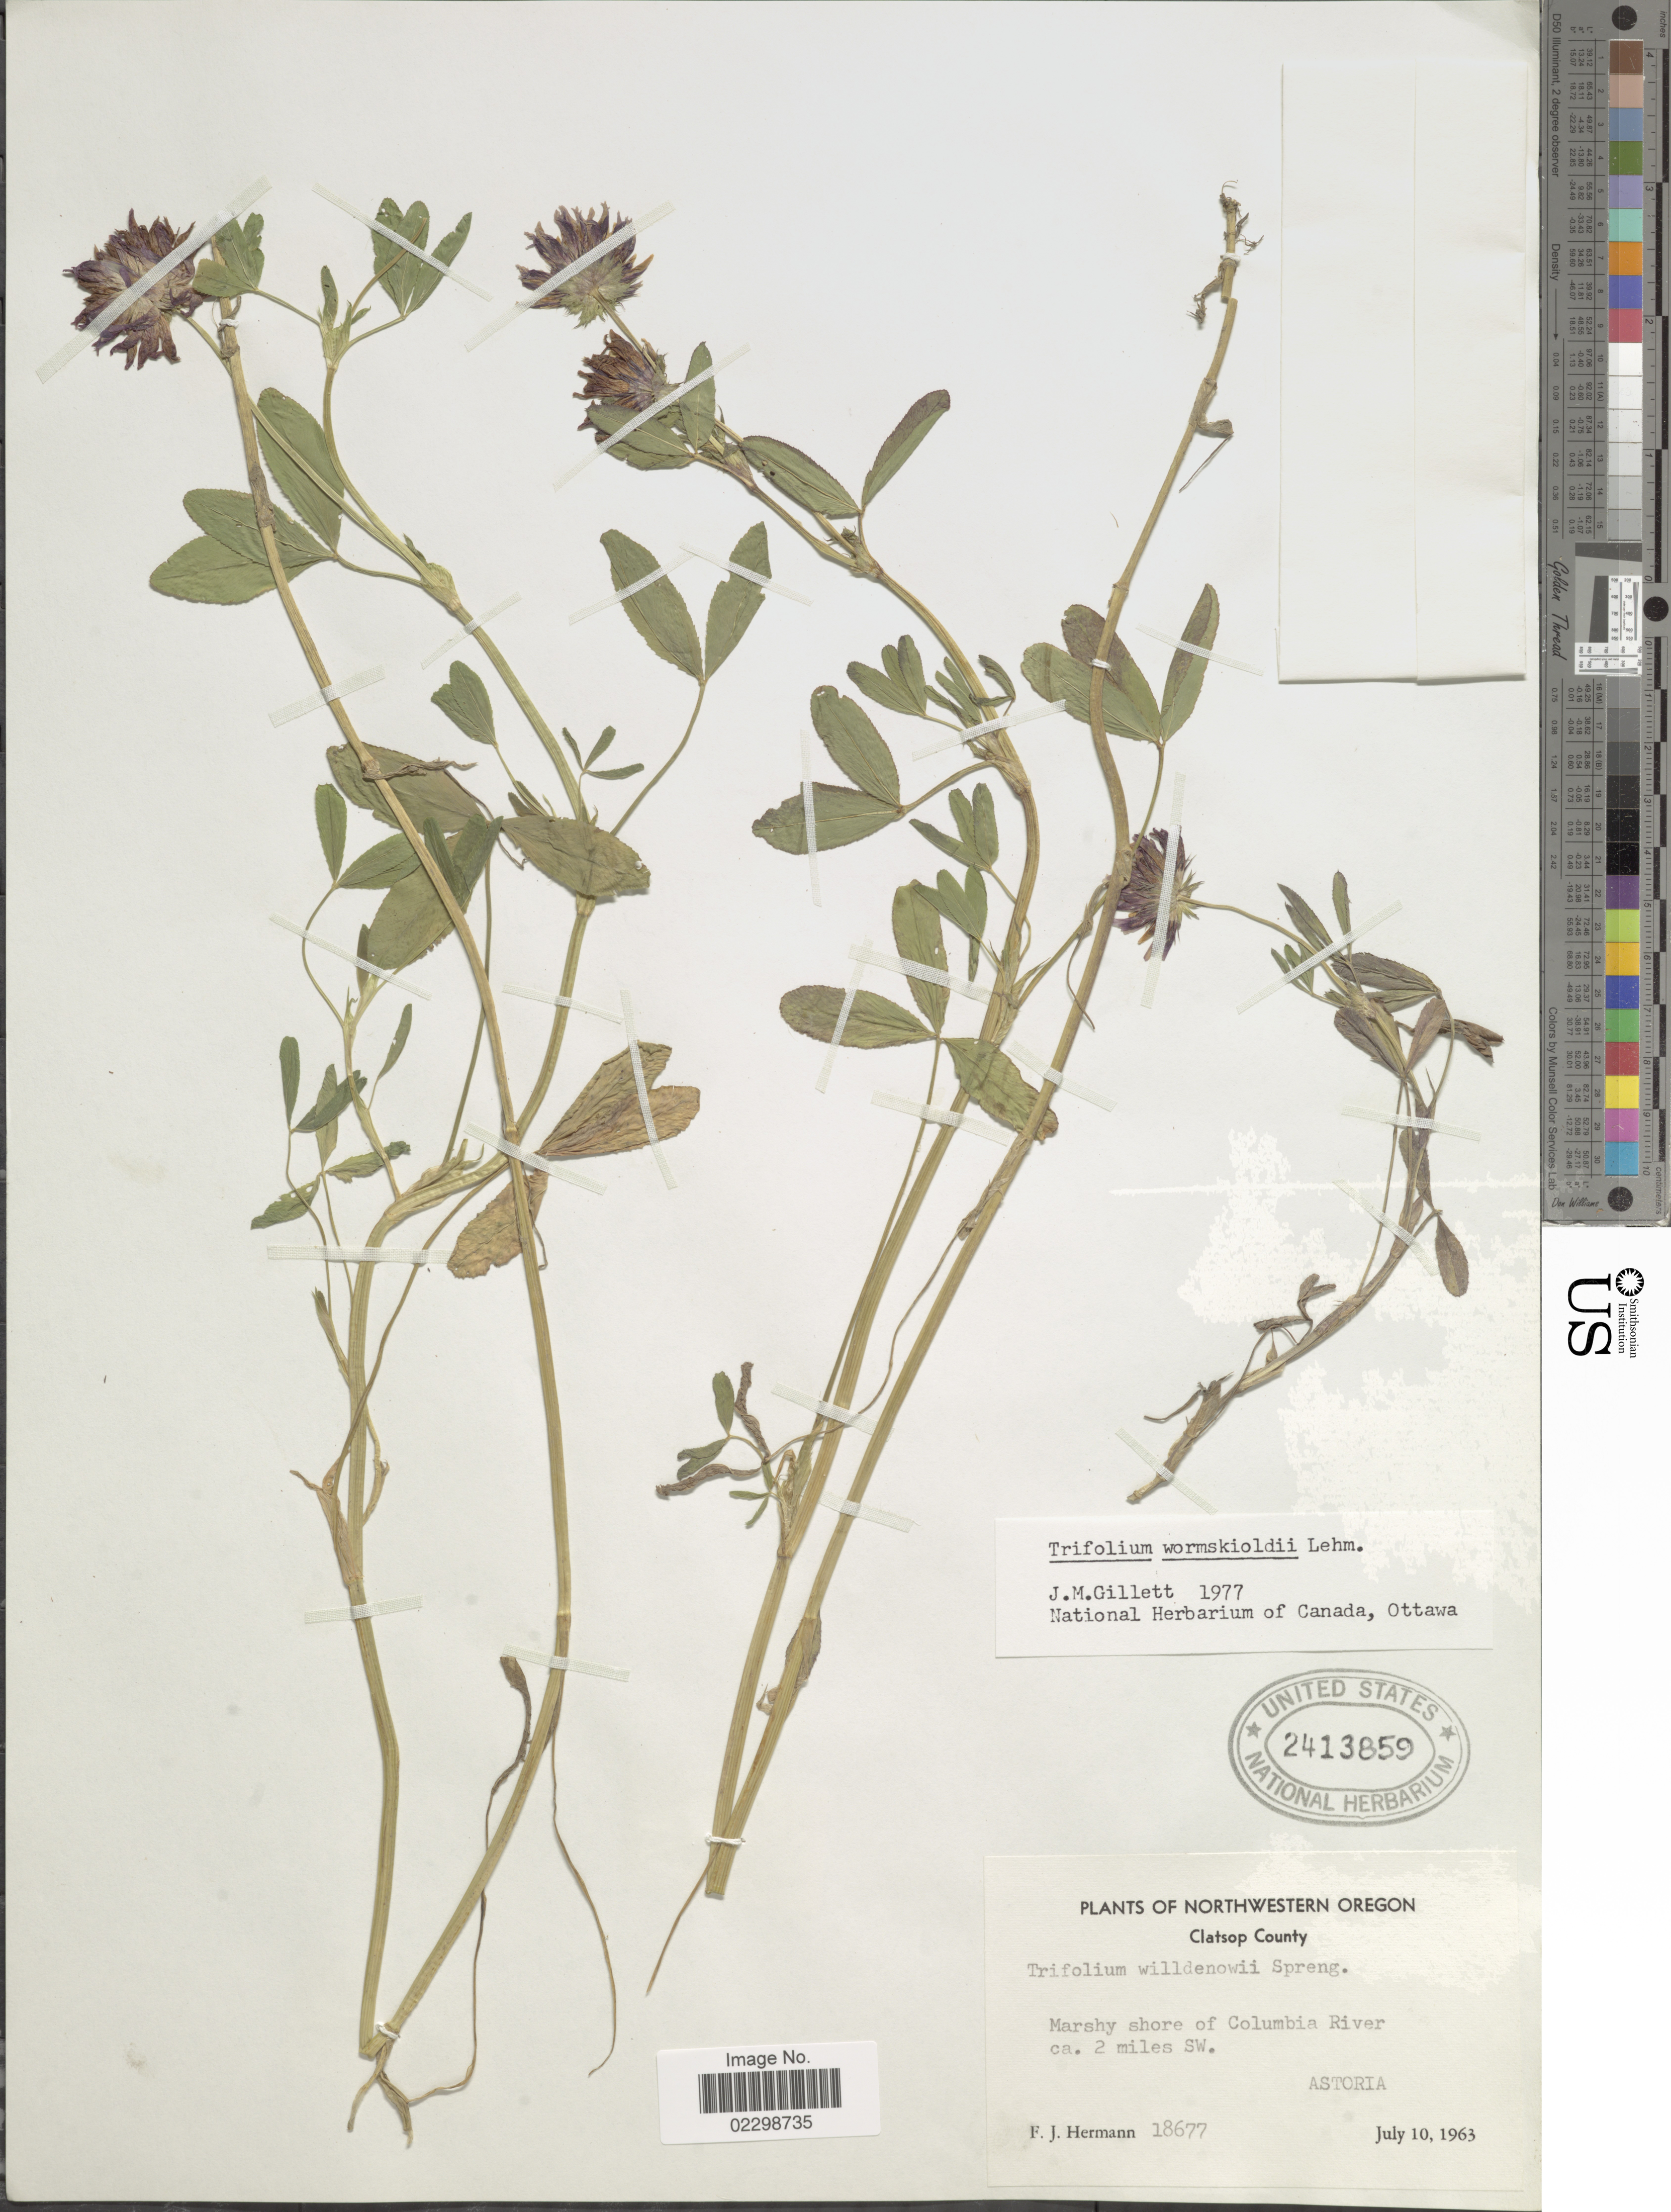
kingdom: Plantae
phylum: Tracheophyta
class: Magnoliopsida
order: Fabales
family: Fabaceae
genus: Trifolium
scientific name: Trifolium wormskioldii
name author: Lehm.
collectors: F. Herman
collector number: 18677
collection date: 1963-07-10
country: United States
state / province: Oregon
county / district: Clatsop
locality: Northwestern Oregon, Clatsop County, Marshy shore of Columbia River, ca. 2 miles SW, Astoria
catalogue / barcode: US 2413859